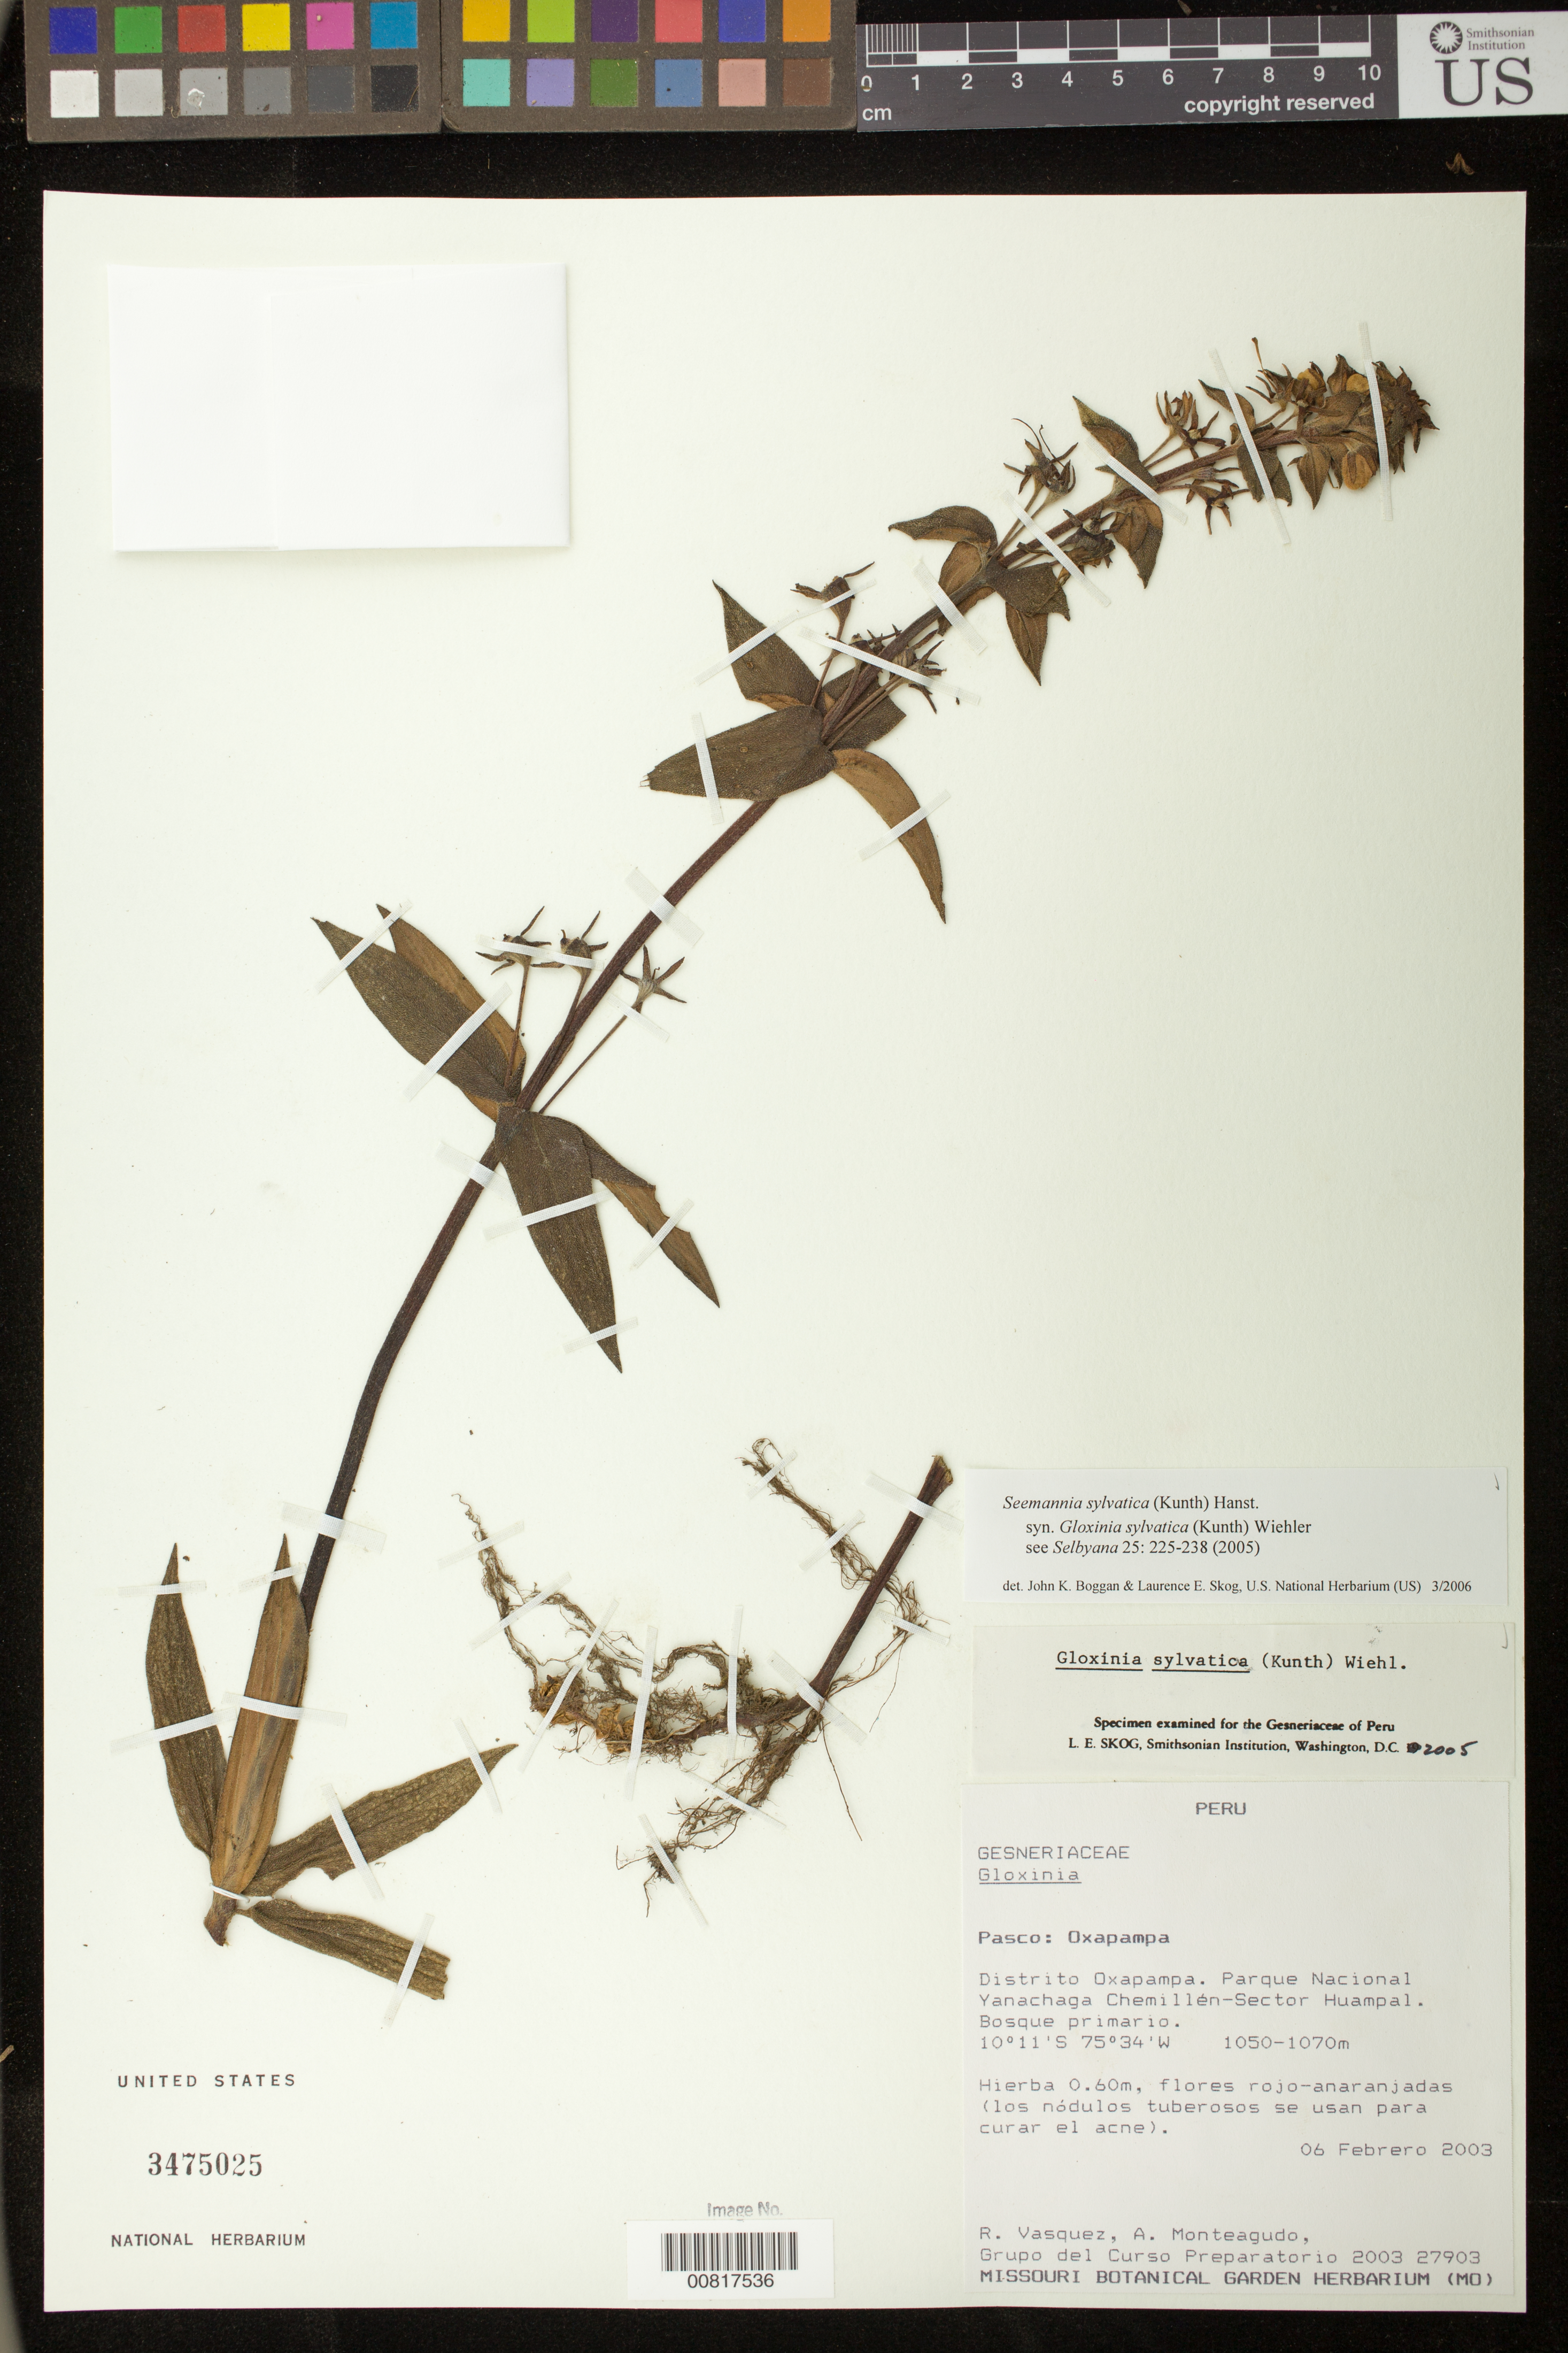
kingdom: Plantae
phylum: Tracheophyta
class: Magnoliopsida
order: Lamiales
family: Gesneriaceae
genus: Seemannia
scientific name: Seemannia sylvatica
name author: (Kunth) Hanst.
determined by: Boggan, J. K.; Skog, L. E.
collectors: R. Vásquez, A. Monteagudo & Grupo del Curso Preparatorio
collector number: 27903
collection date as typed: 06 Feb 2003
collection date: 2003-02-06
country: Peru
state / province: Pasco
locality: Pasco: Oxapampa. Distrito Oxapampa. Parque Nacional Yanachaga Chemillén, Sector Huampal.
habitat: Bosque primario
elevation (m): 1050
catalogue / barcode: US 3475025